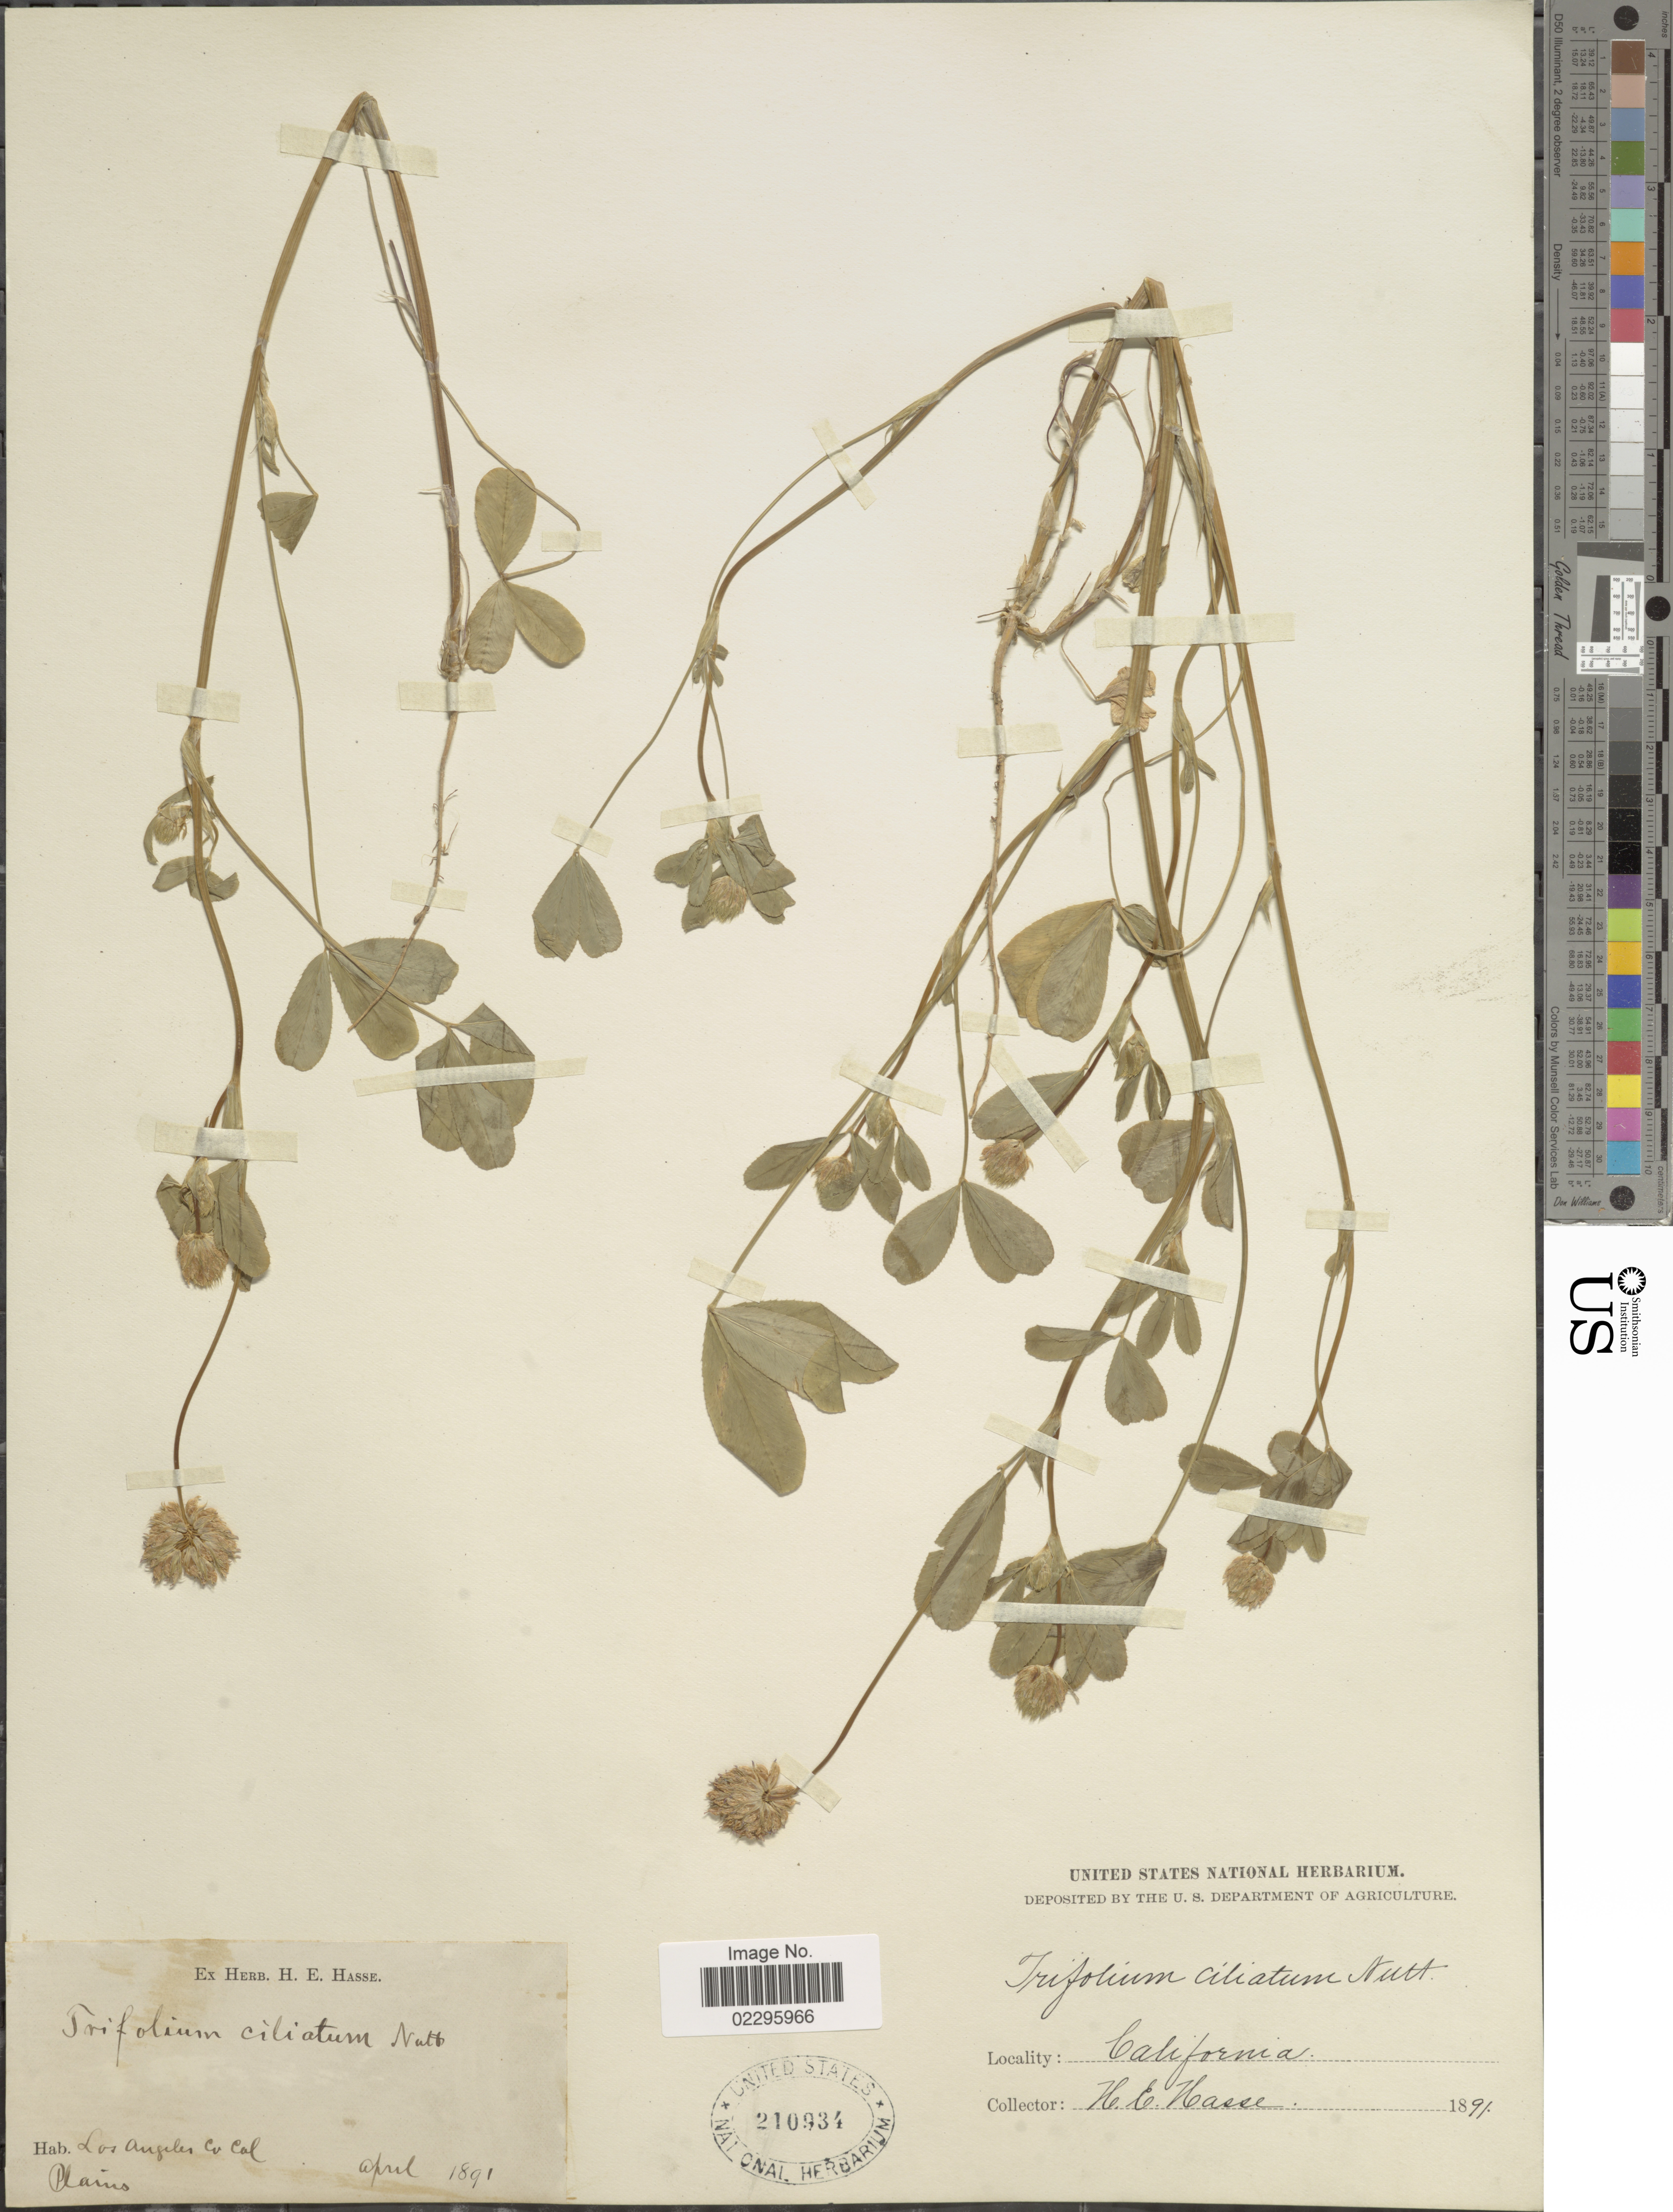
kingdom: Plantae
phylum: Tracheophyta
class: Magnoliopsida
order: Fabales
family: Fabaceae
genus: Trifolium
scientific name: Trifolium ciliolatum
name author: Benth.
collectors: H. E. Hasse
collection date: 1891-04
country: United States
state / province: California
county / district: Los Angeles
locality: Los Angeles Co.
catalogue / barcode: US 210934